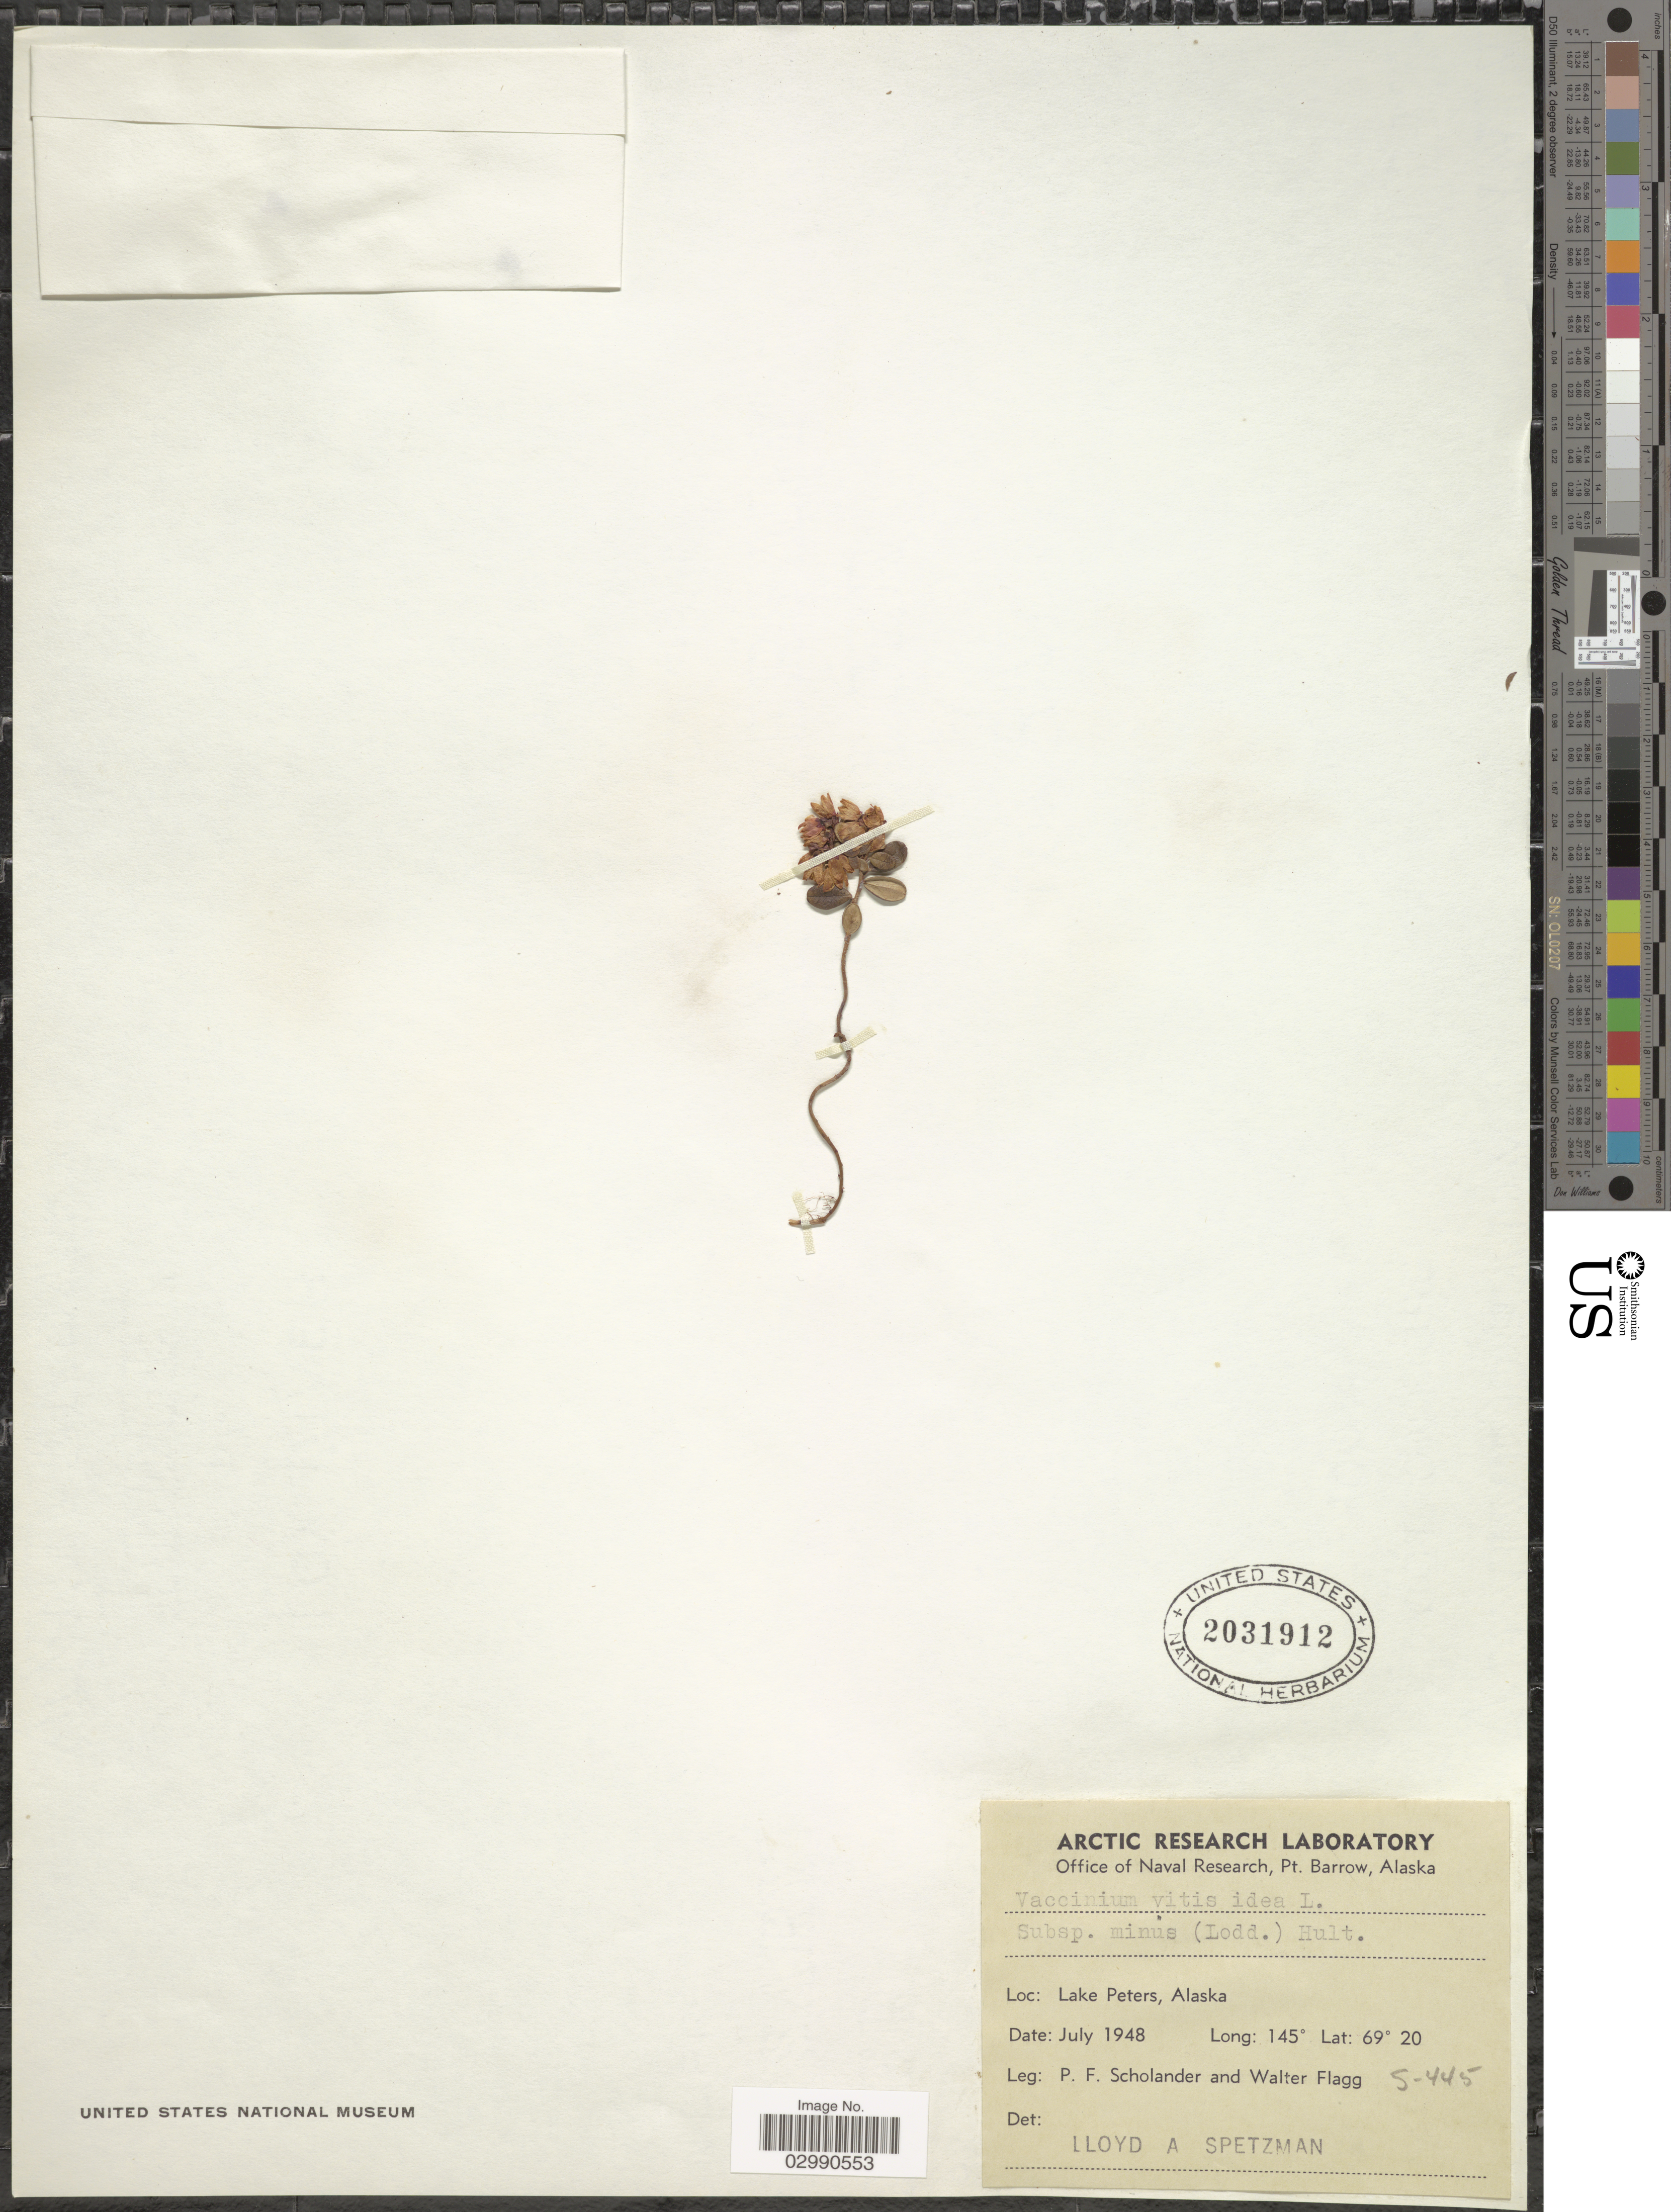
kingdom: Plantae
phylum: Tracheophyta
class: Magnoliopsida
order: Ericales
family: Ericaceae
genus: Vaccinium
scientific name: Vaccinium vitis-idaea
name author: L.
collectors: P. Scholander & W. Flagg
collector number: S-445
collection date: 1948-07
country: United States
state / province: Alaska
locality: Lake Peters.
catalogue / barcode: US 2031912